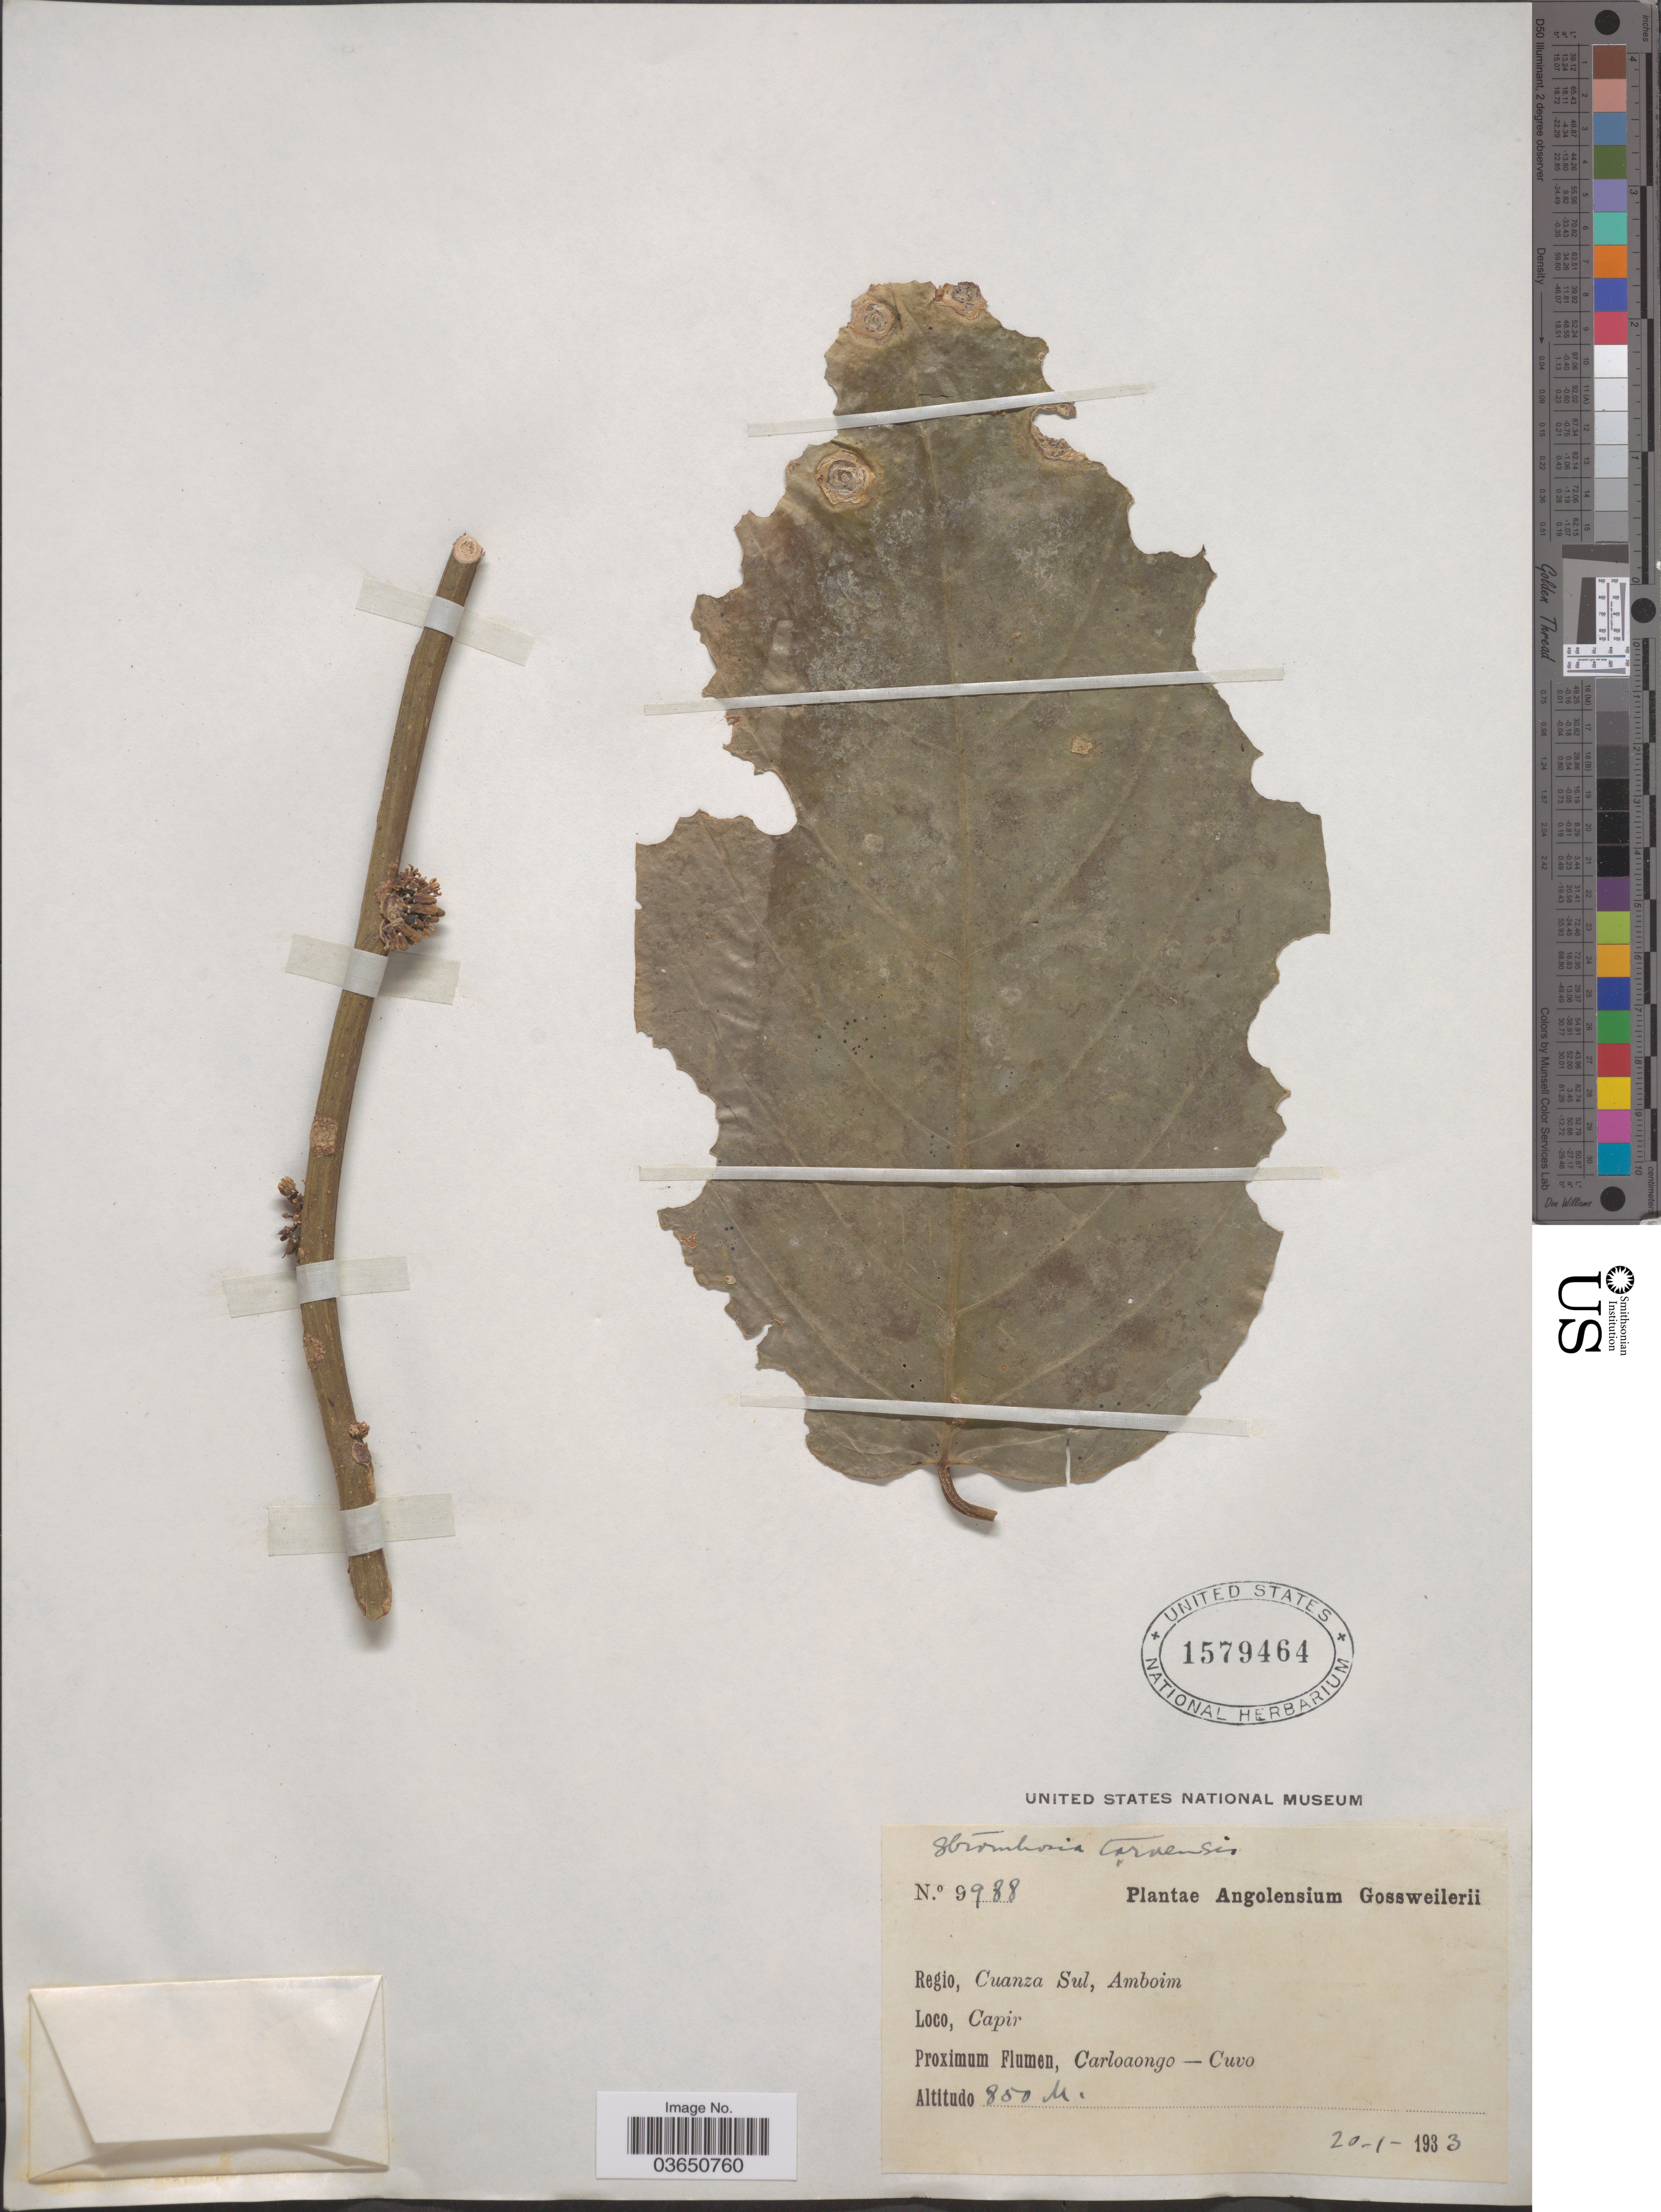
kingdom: Plantae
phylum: Tracheophyta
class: Magnoliopsida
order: Santalales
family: Strombosiaceae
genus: Strombosia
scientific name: Strombosia sp.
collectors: -. Gossweiler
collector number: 9988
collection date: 1933-01-20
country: Angola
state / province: Cuanza Sul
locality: Angolensium. Regio, Cuanza Sul, Amboim. Capir. Proximum Flumen, Carloango - Cuvo.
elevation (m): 850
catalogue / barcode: US 1579464